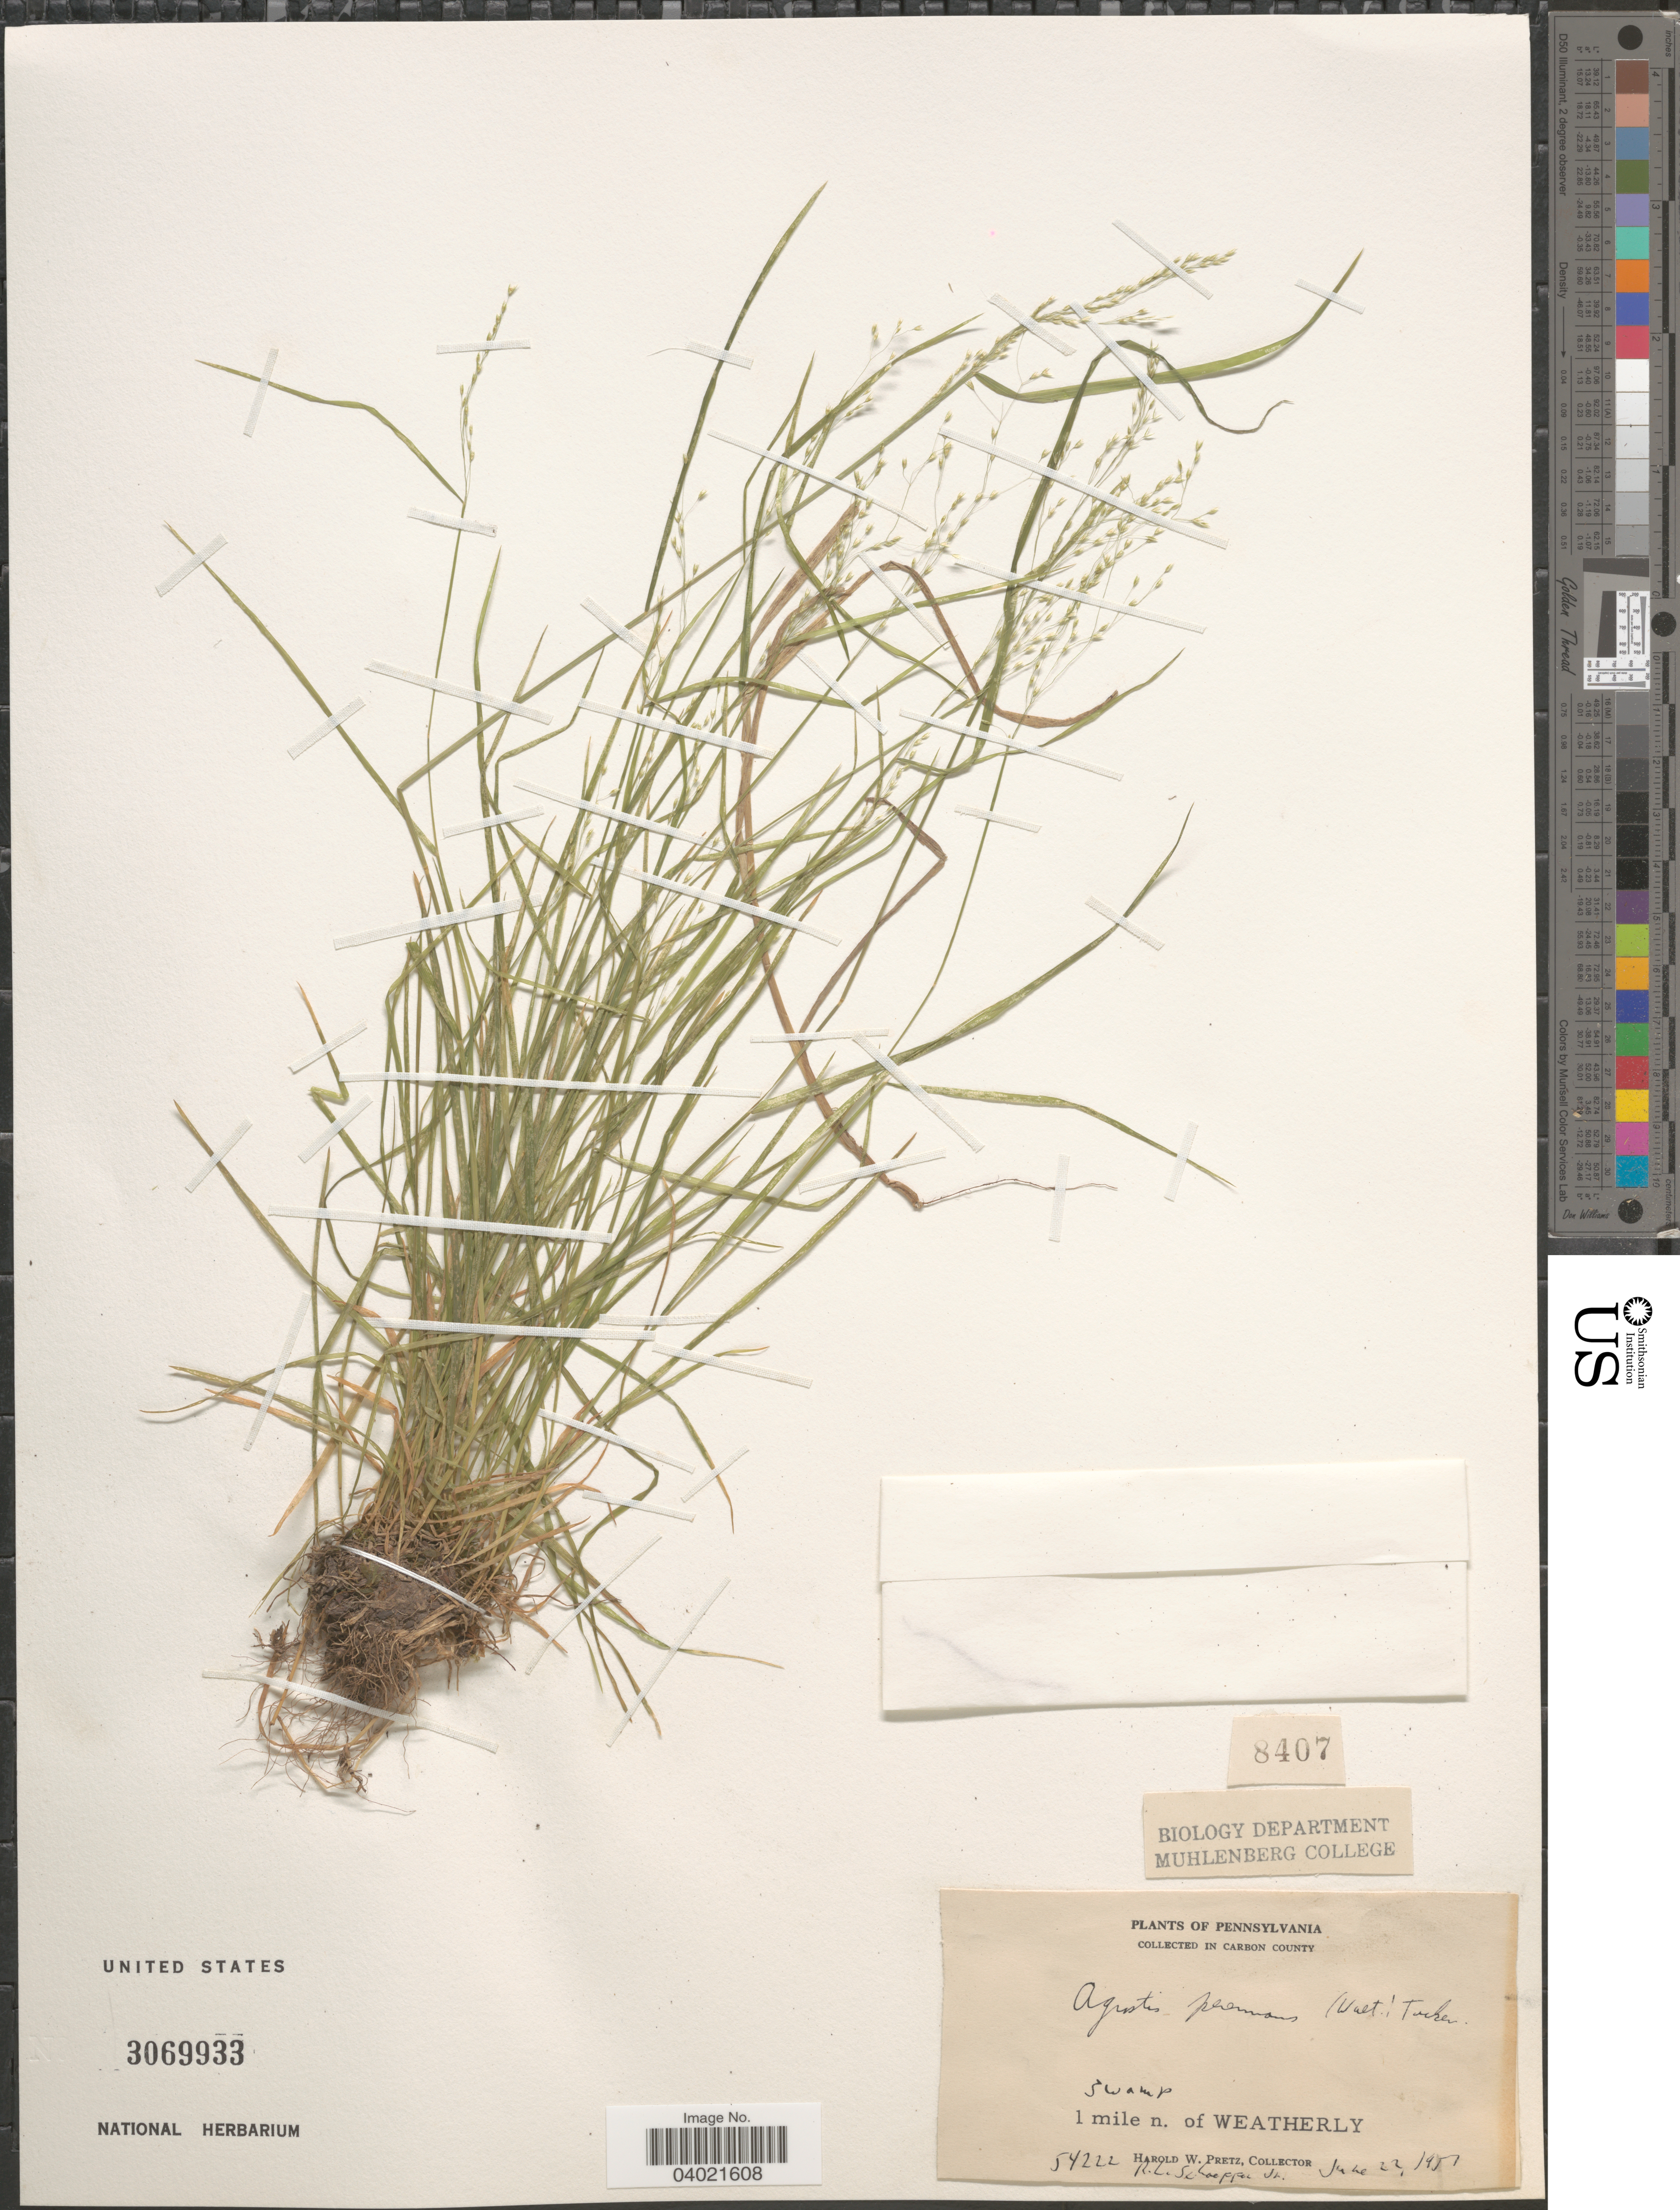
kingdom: Plantae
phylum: Tracheophyta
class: Liliopsida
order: Poales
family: Poaceae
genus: Agrostis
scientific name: Agrostis perennans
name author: (Walter) Tuck.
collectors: H. W. Pretz & R. L. Schaeffer Jr.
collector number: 54222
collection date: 1957-06-22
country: United States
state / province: Pennsylvania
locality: Carbon County. 1 mile n. of Weatherly.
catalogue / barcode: US 3069933